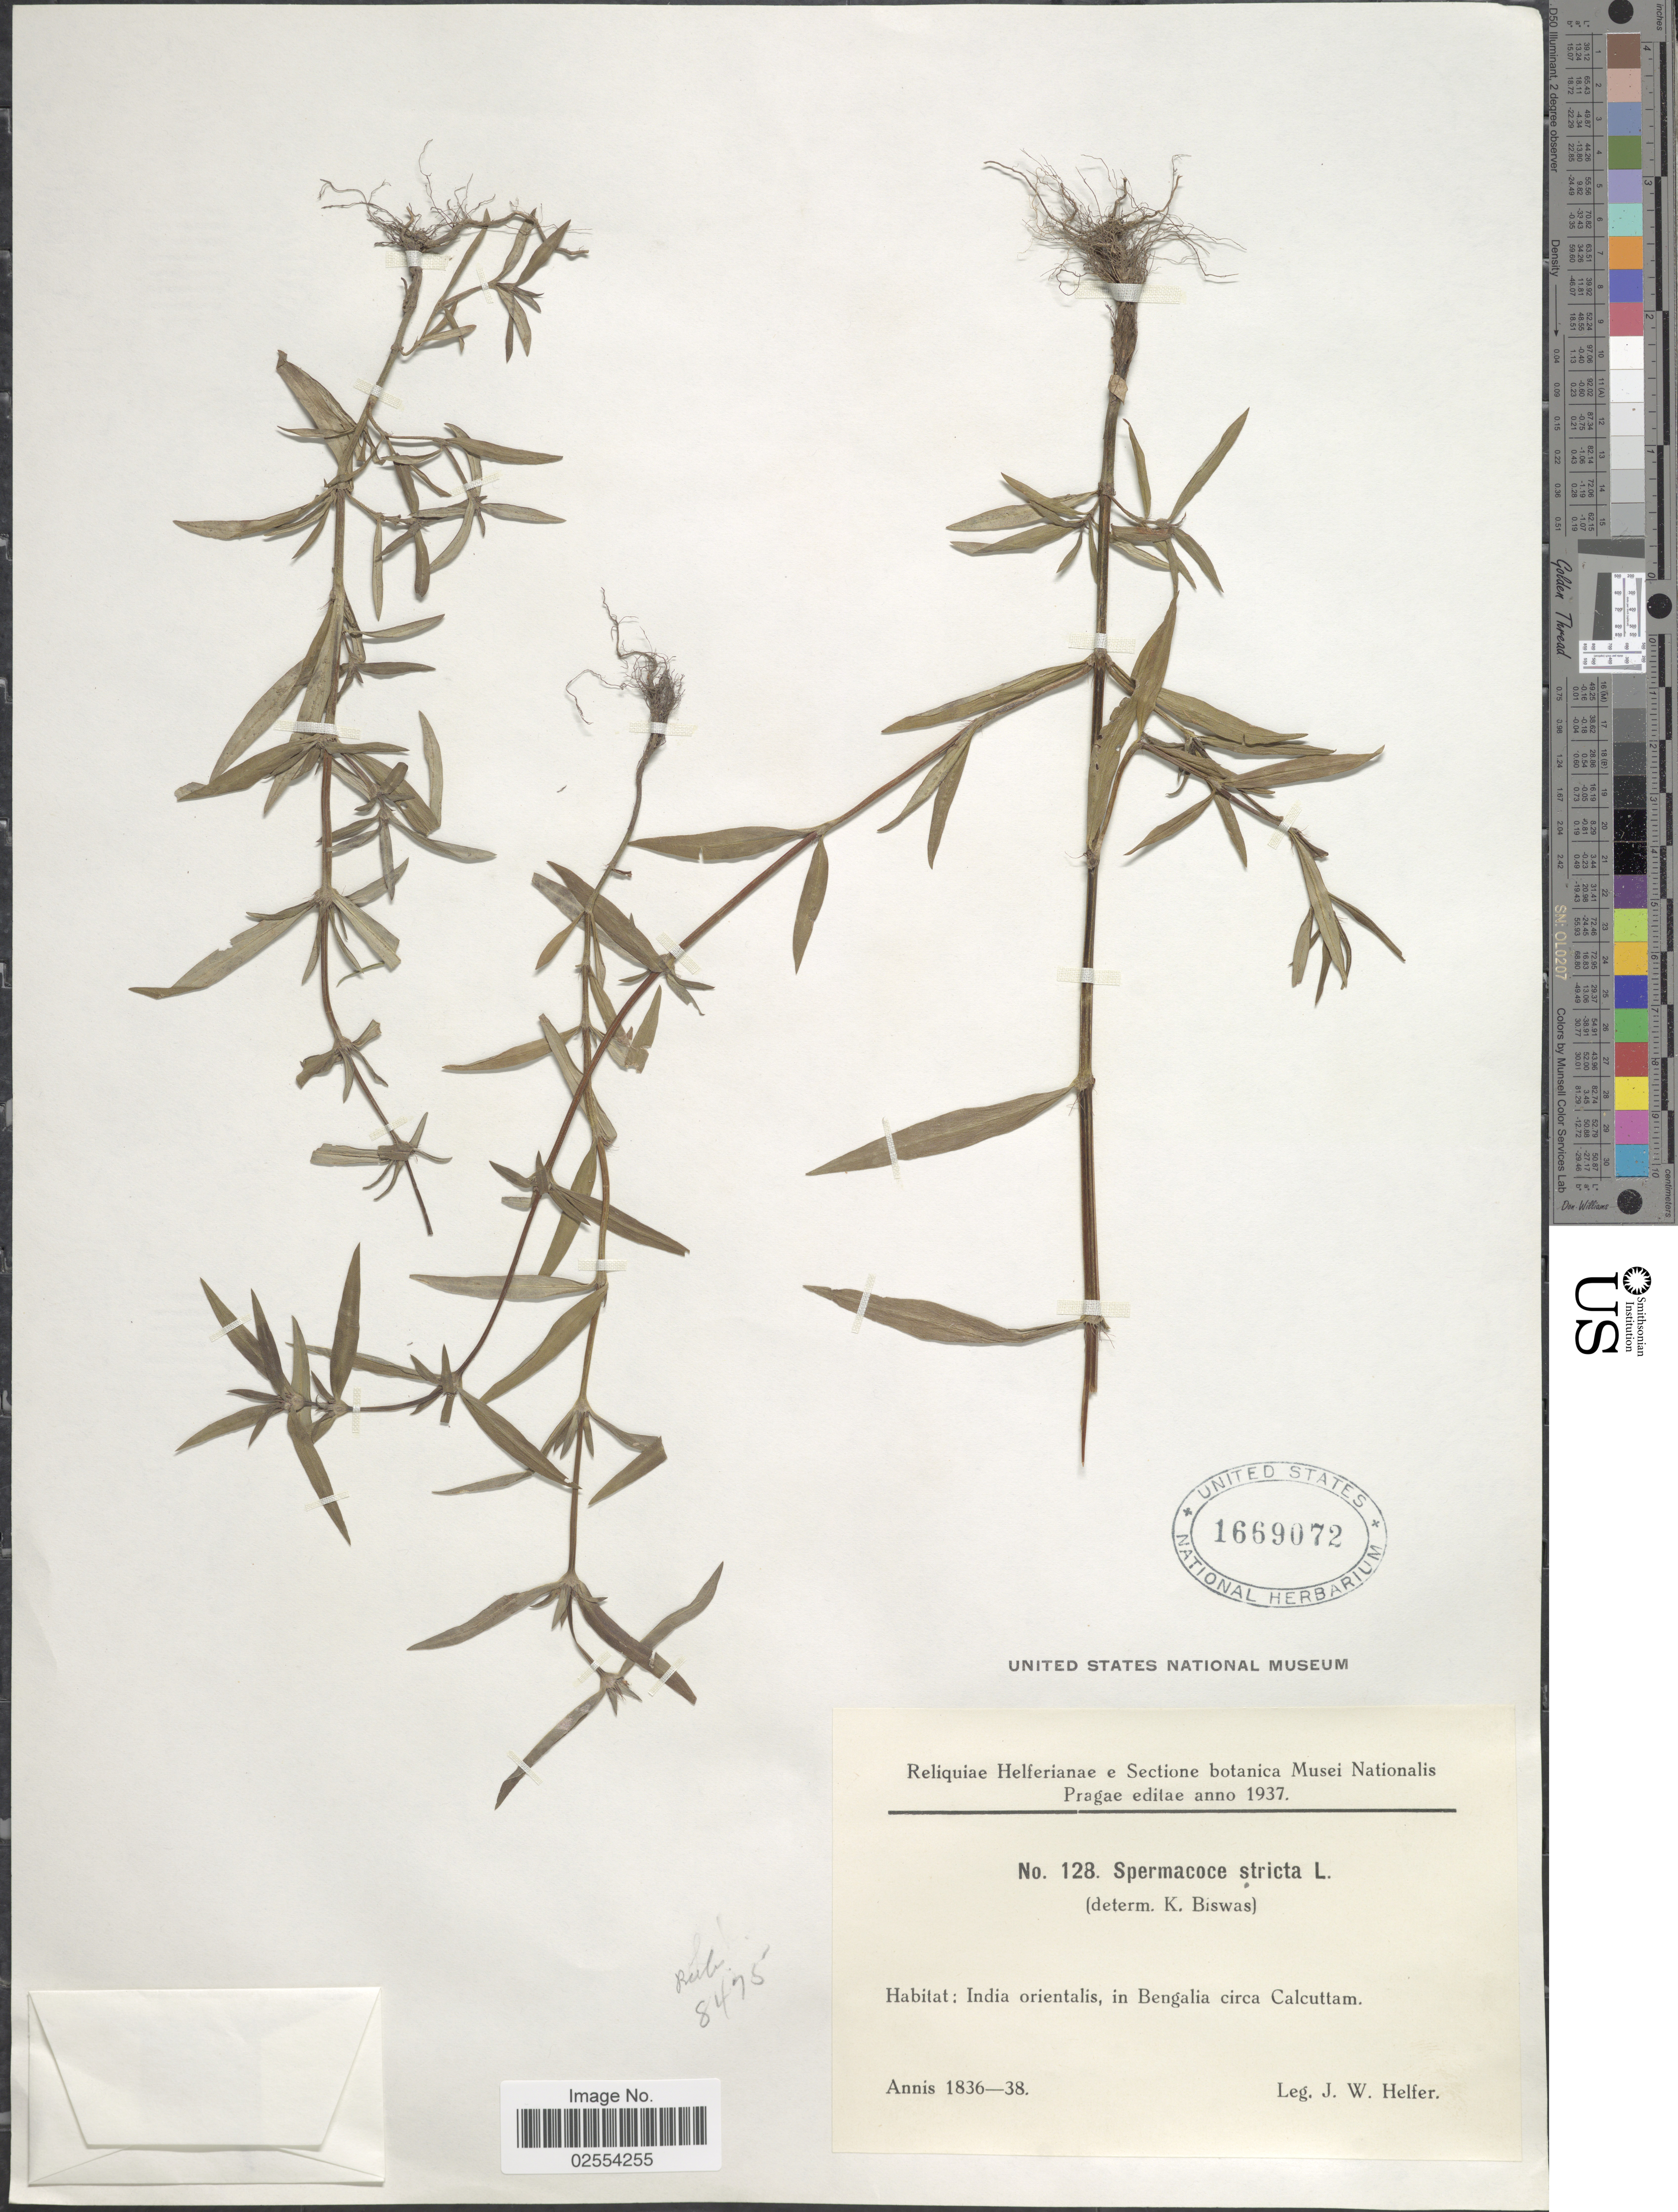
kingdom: Plantae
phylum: Tracheophyta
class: Magnoliopsida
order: Gentianales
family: Rubiaceae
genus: Spermacoce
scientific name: Spermacoce sp.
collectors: J. W. Helfer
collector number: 128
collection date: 1836/1838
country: India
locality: India orientalis, in Bengalia circa Calcuttam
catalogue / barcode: US 1669072